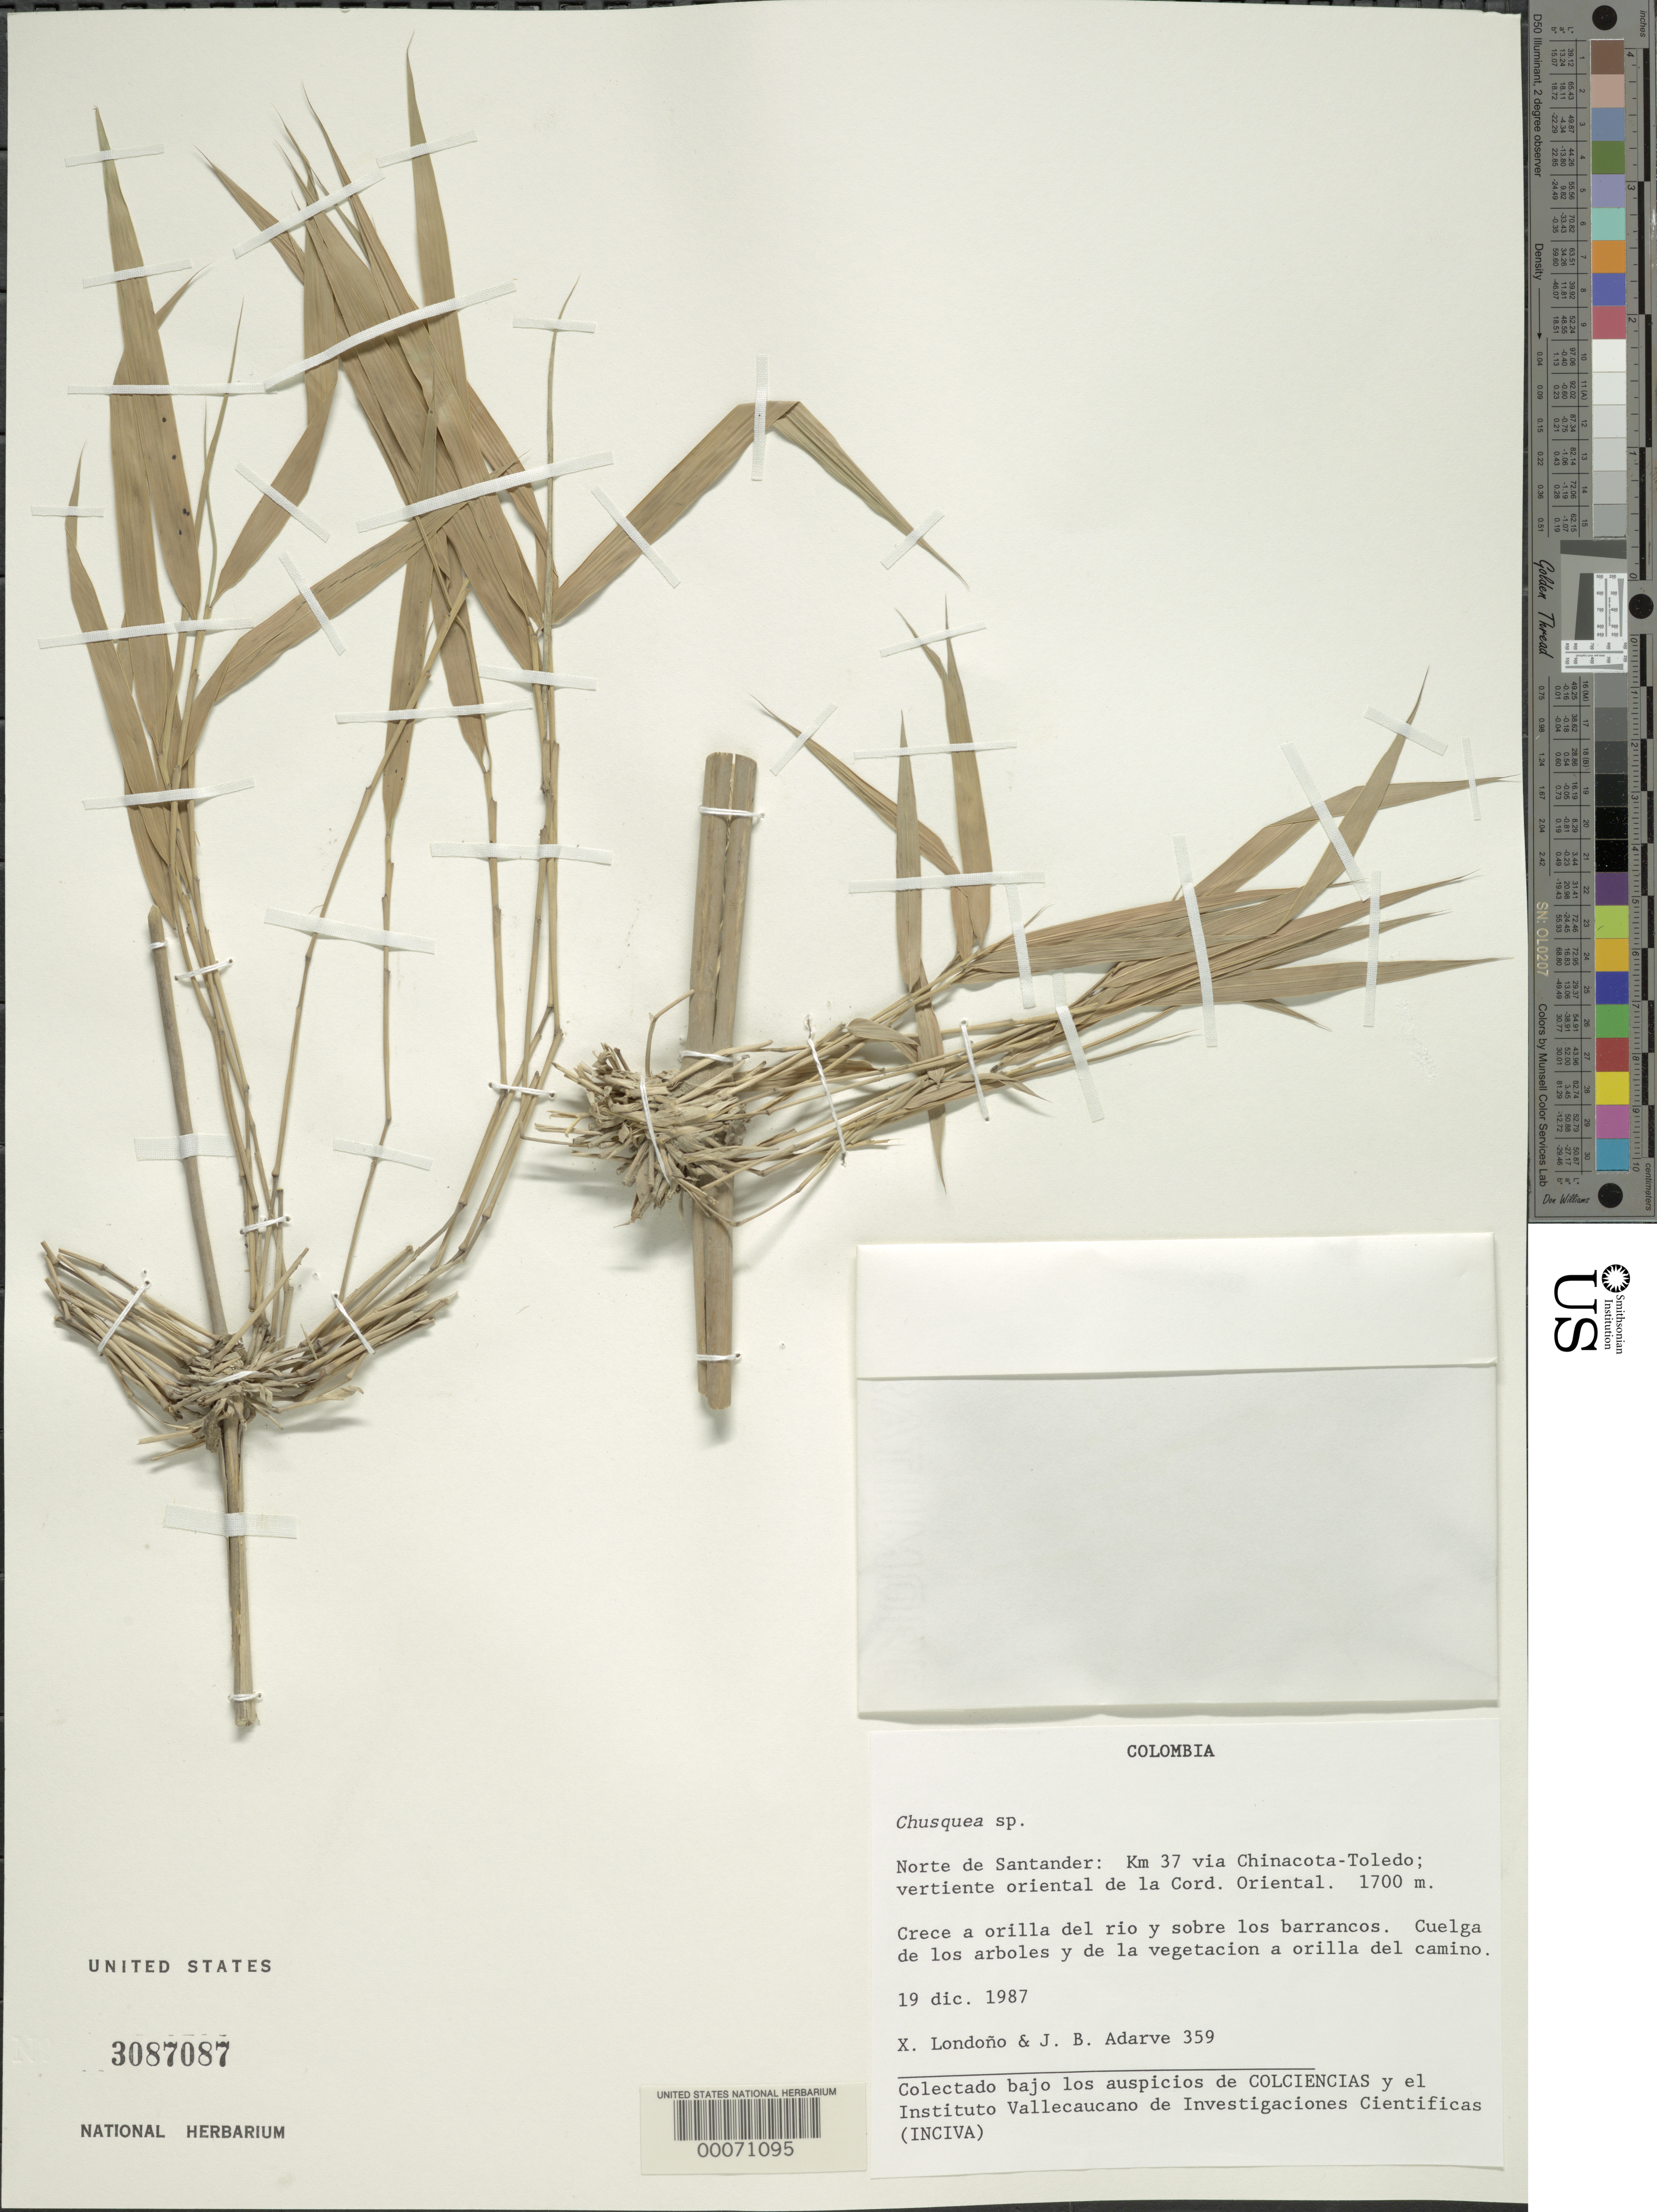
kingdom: Plantae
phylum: Tracheophyta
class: Liliopsida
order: Poales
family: Poaceae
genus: Chusquea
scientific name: Chusquea sp.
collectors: X. Londoño & J. B. Adarve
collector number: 359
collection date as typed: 19 Dec 1987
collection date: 1987-12-19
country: Colombia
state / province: Norte de Santander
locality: Km 37 via China Cota-Toledo, E slope of La Cord, Oriental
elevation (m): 1700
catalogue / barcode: US 3087087